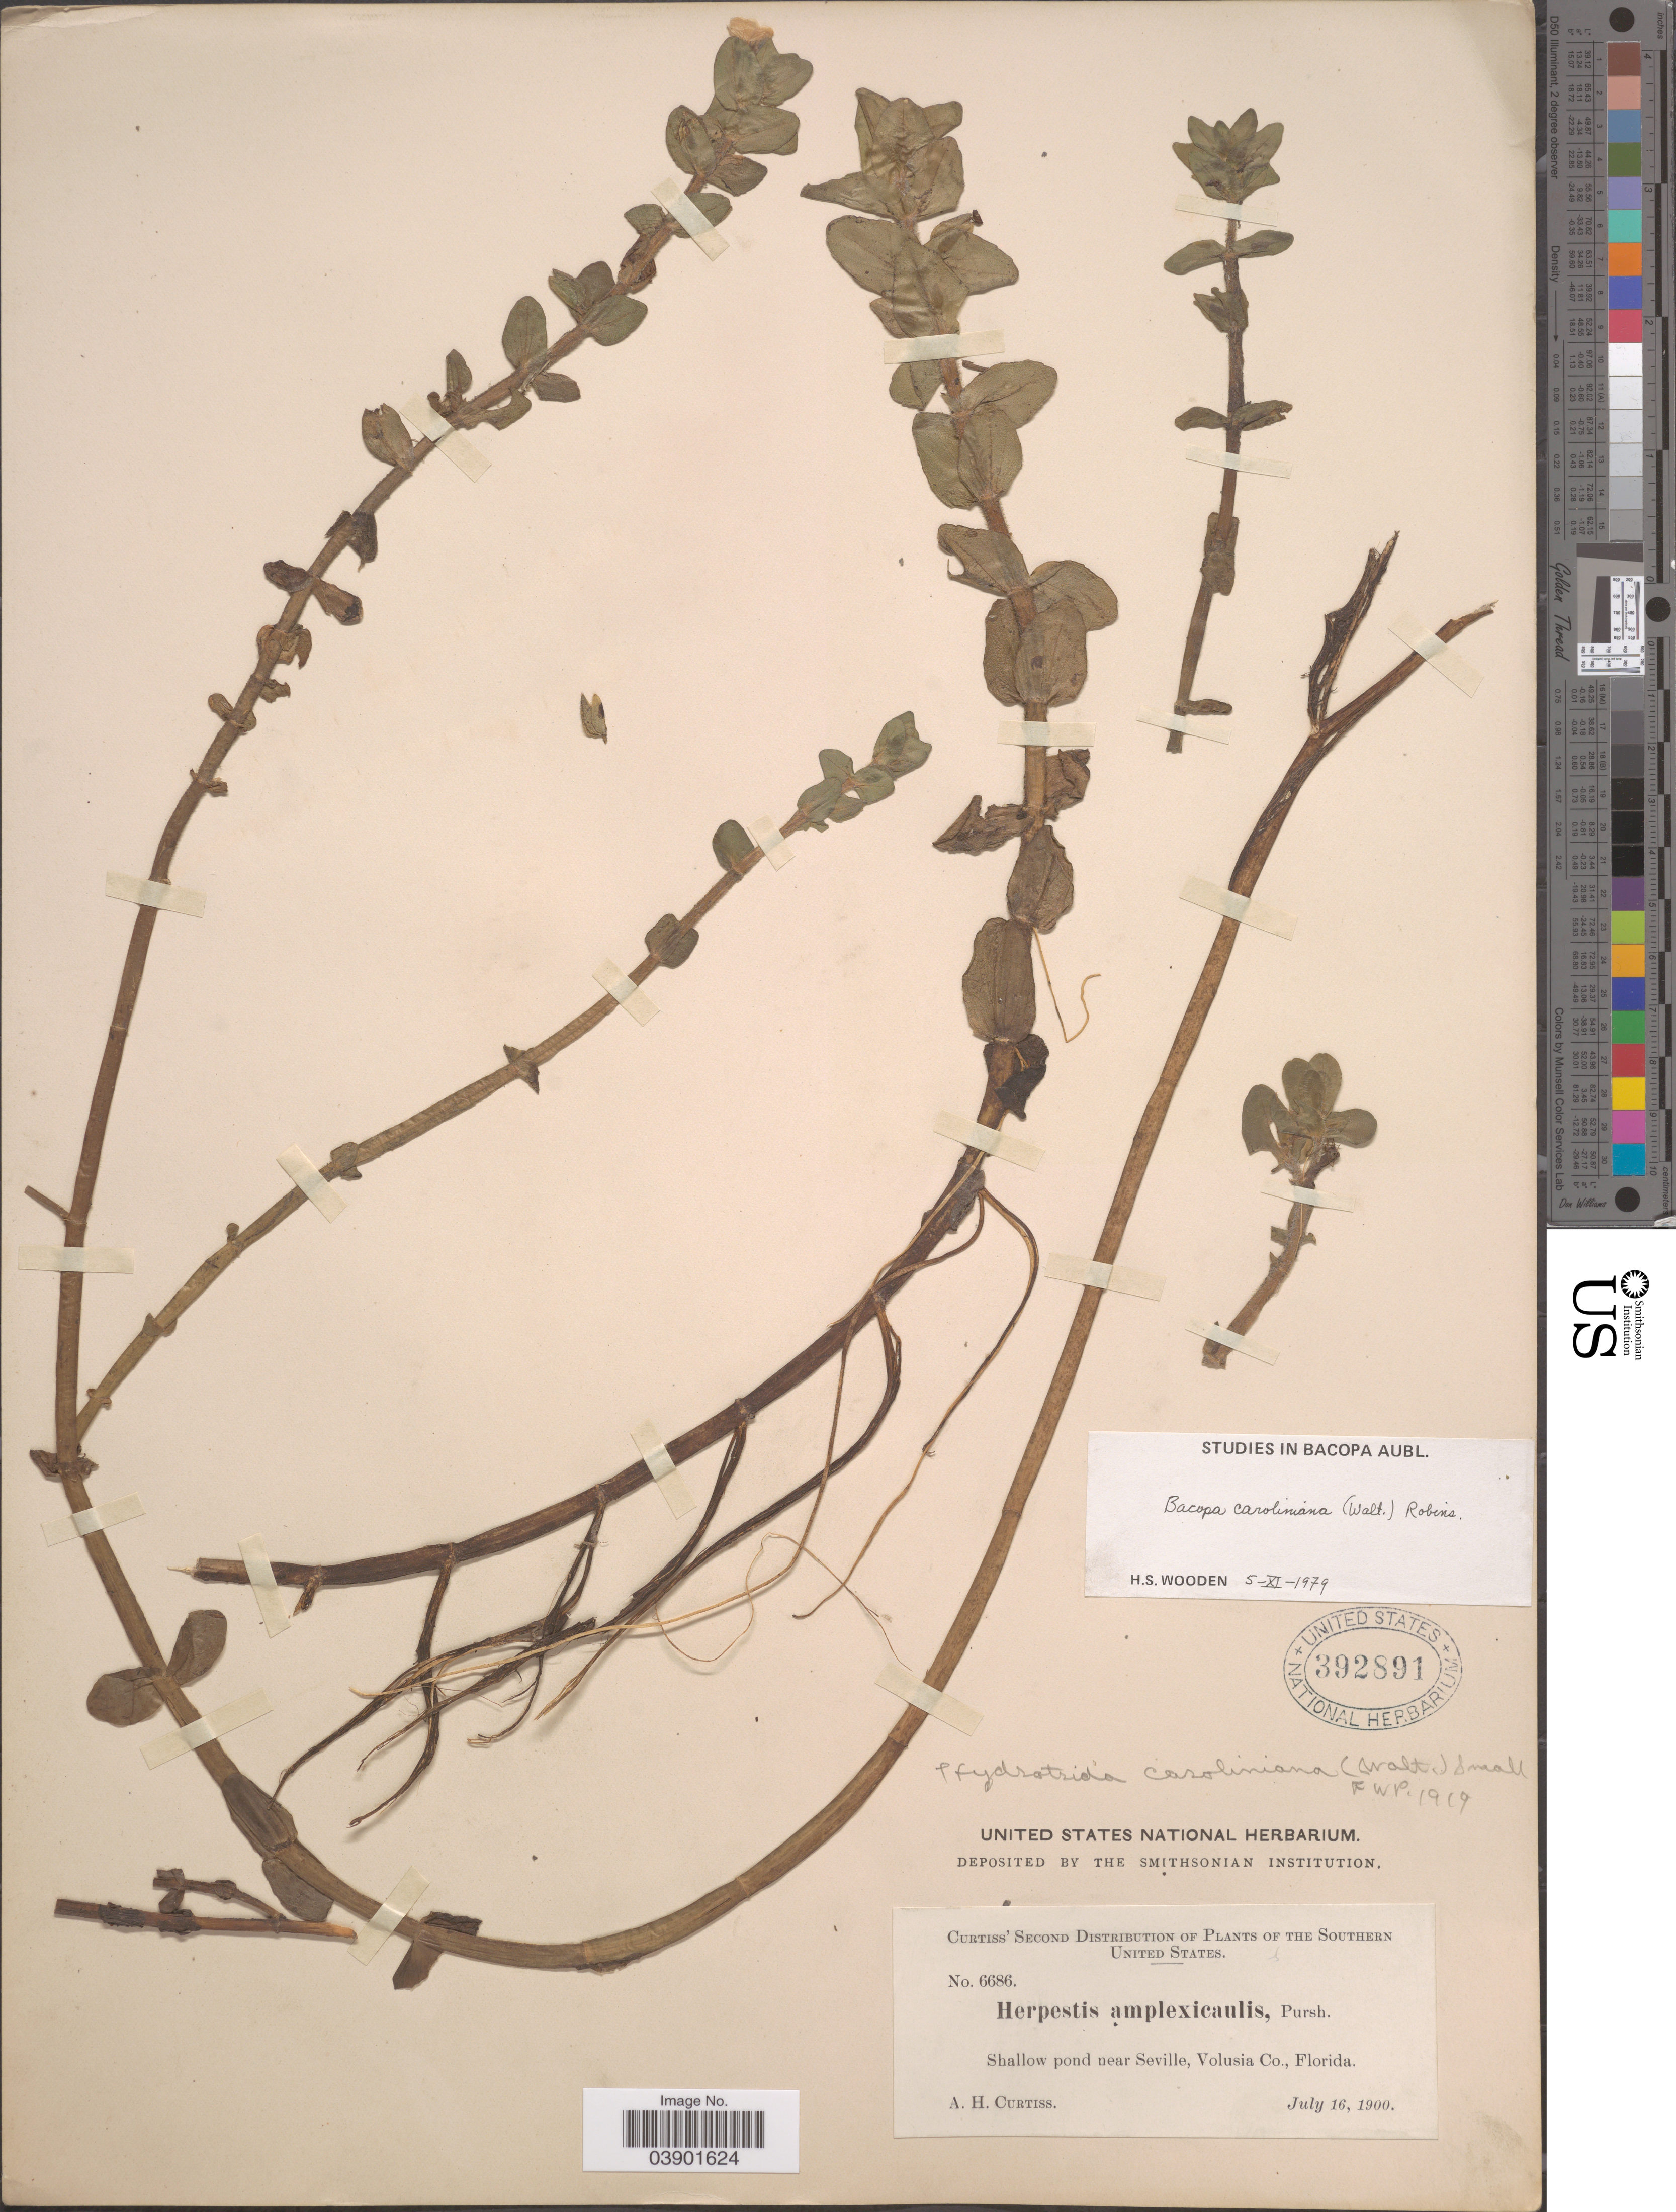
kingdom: Plantae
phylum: Tracheophyta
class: Magnoliopsida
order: Lamiales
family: Plantaginaceae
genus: Bacopa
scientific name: Bacopa caroliniana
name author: (Walter) B.L. Rob.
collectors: A. H. Curtiss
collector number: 6686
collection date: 1900-07-16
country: United States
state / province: Florida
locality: The Southern United States. Near Seville, Volusia Co.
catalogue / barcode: US 392891